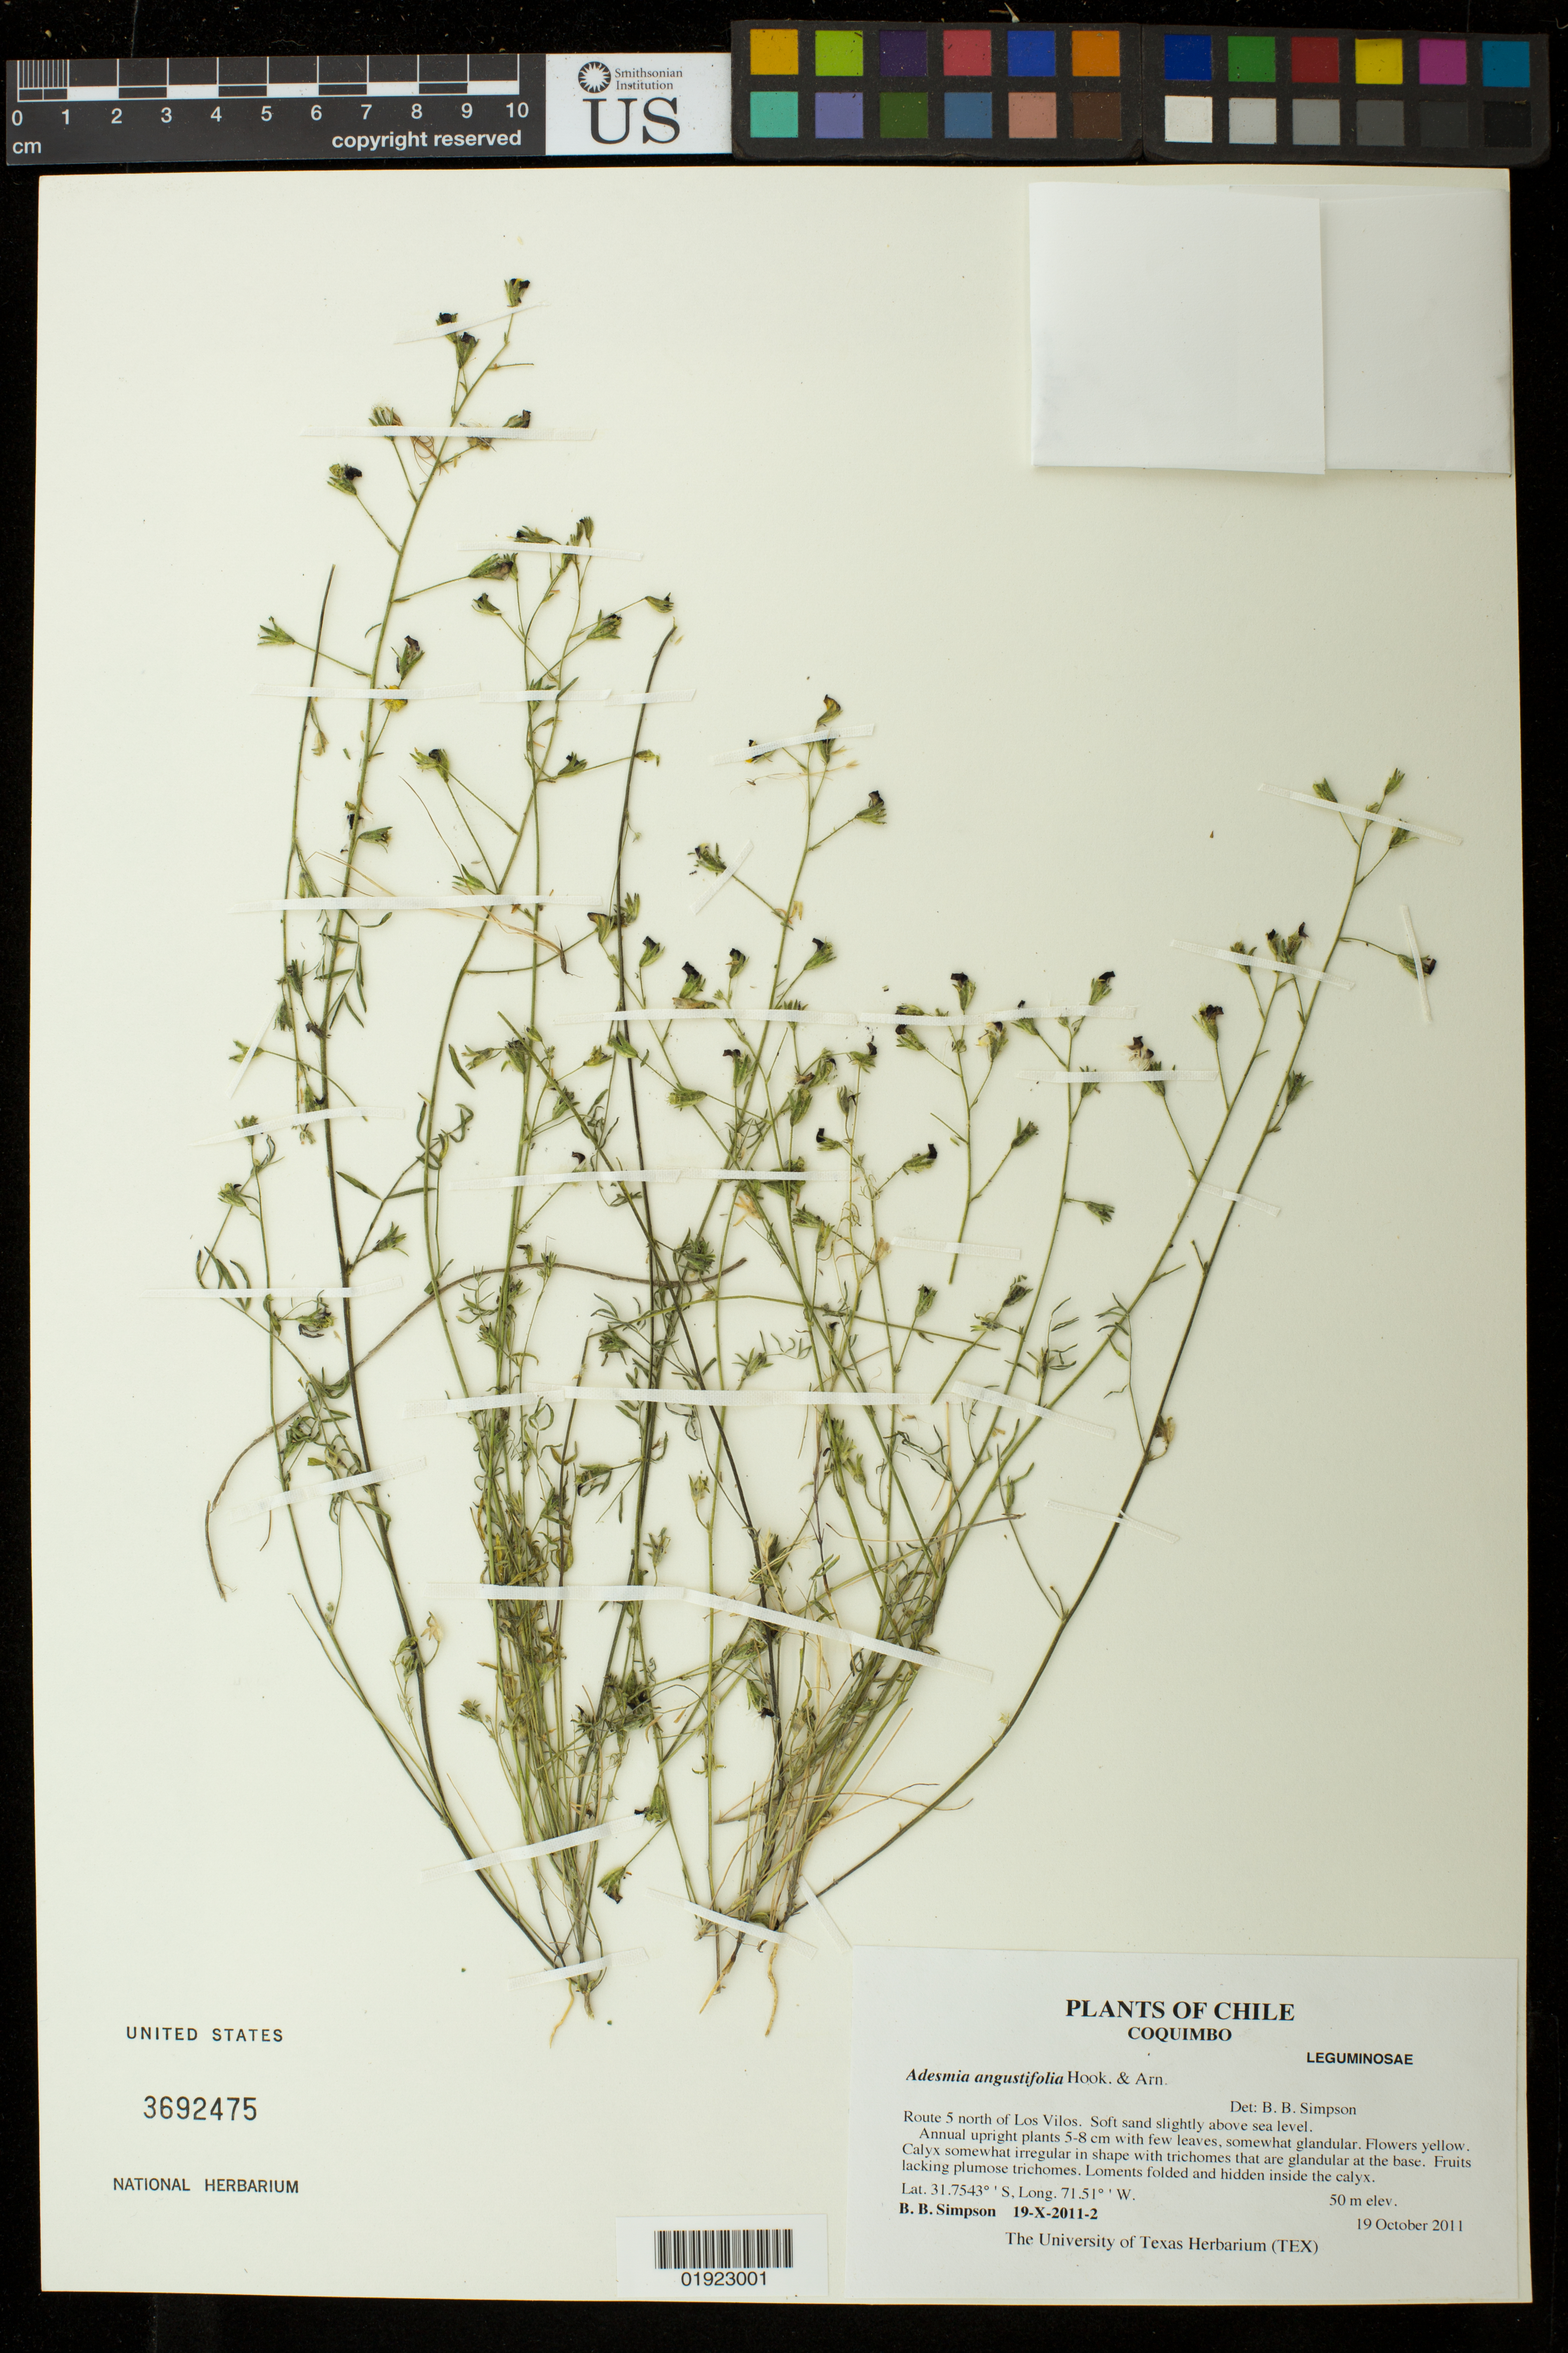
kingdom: Plantae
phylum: Tracheophyta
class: Magnoliopsida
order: Fabales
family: Fabaceae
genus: Adesmia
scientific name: Adesmia angustifolia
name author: Hook. & Arn.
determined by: Simpson, B. B.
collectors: B. Simpson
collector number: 19-X-2011-2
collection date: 2011-10-16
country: Chile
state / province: Coquimbo (IV)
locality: Route 5 north of Los Vilos.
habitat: Soft sand slightly above sea level.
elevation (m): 50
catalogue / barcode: US 3692475